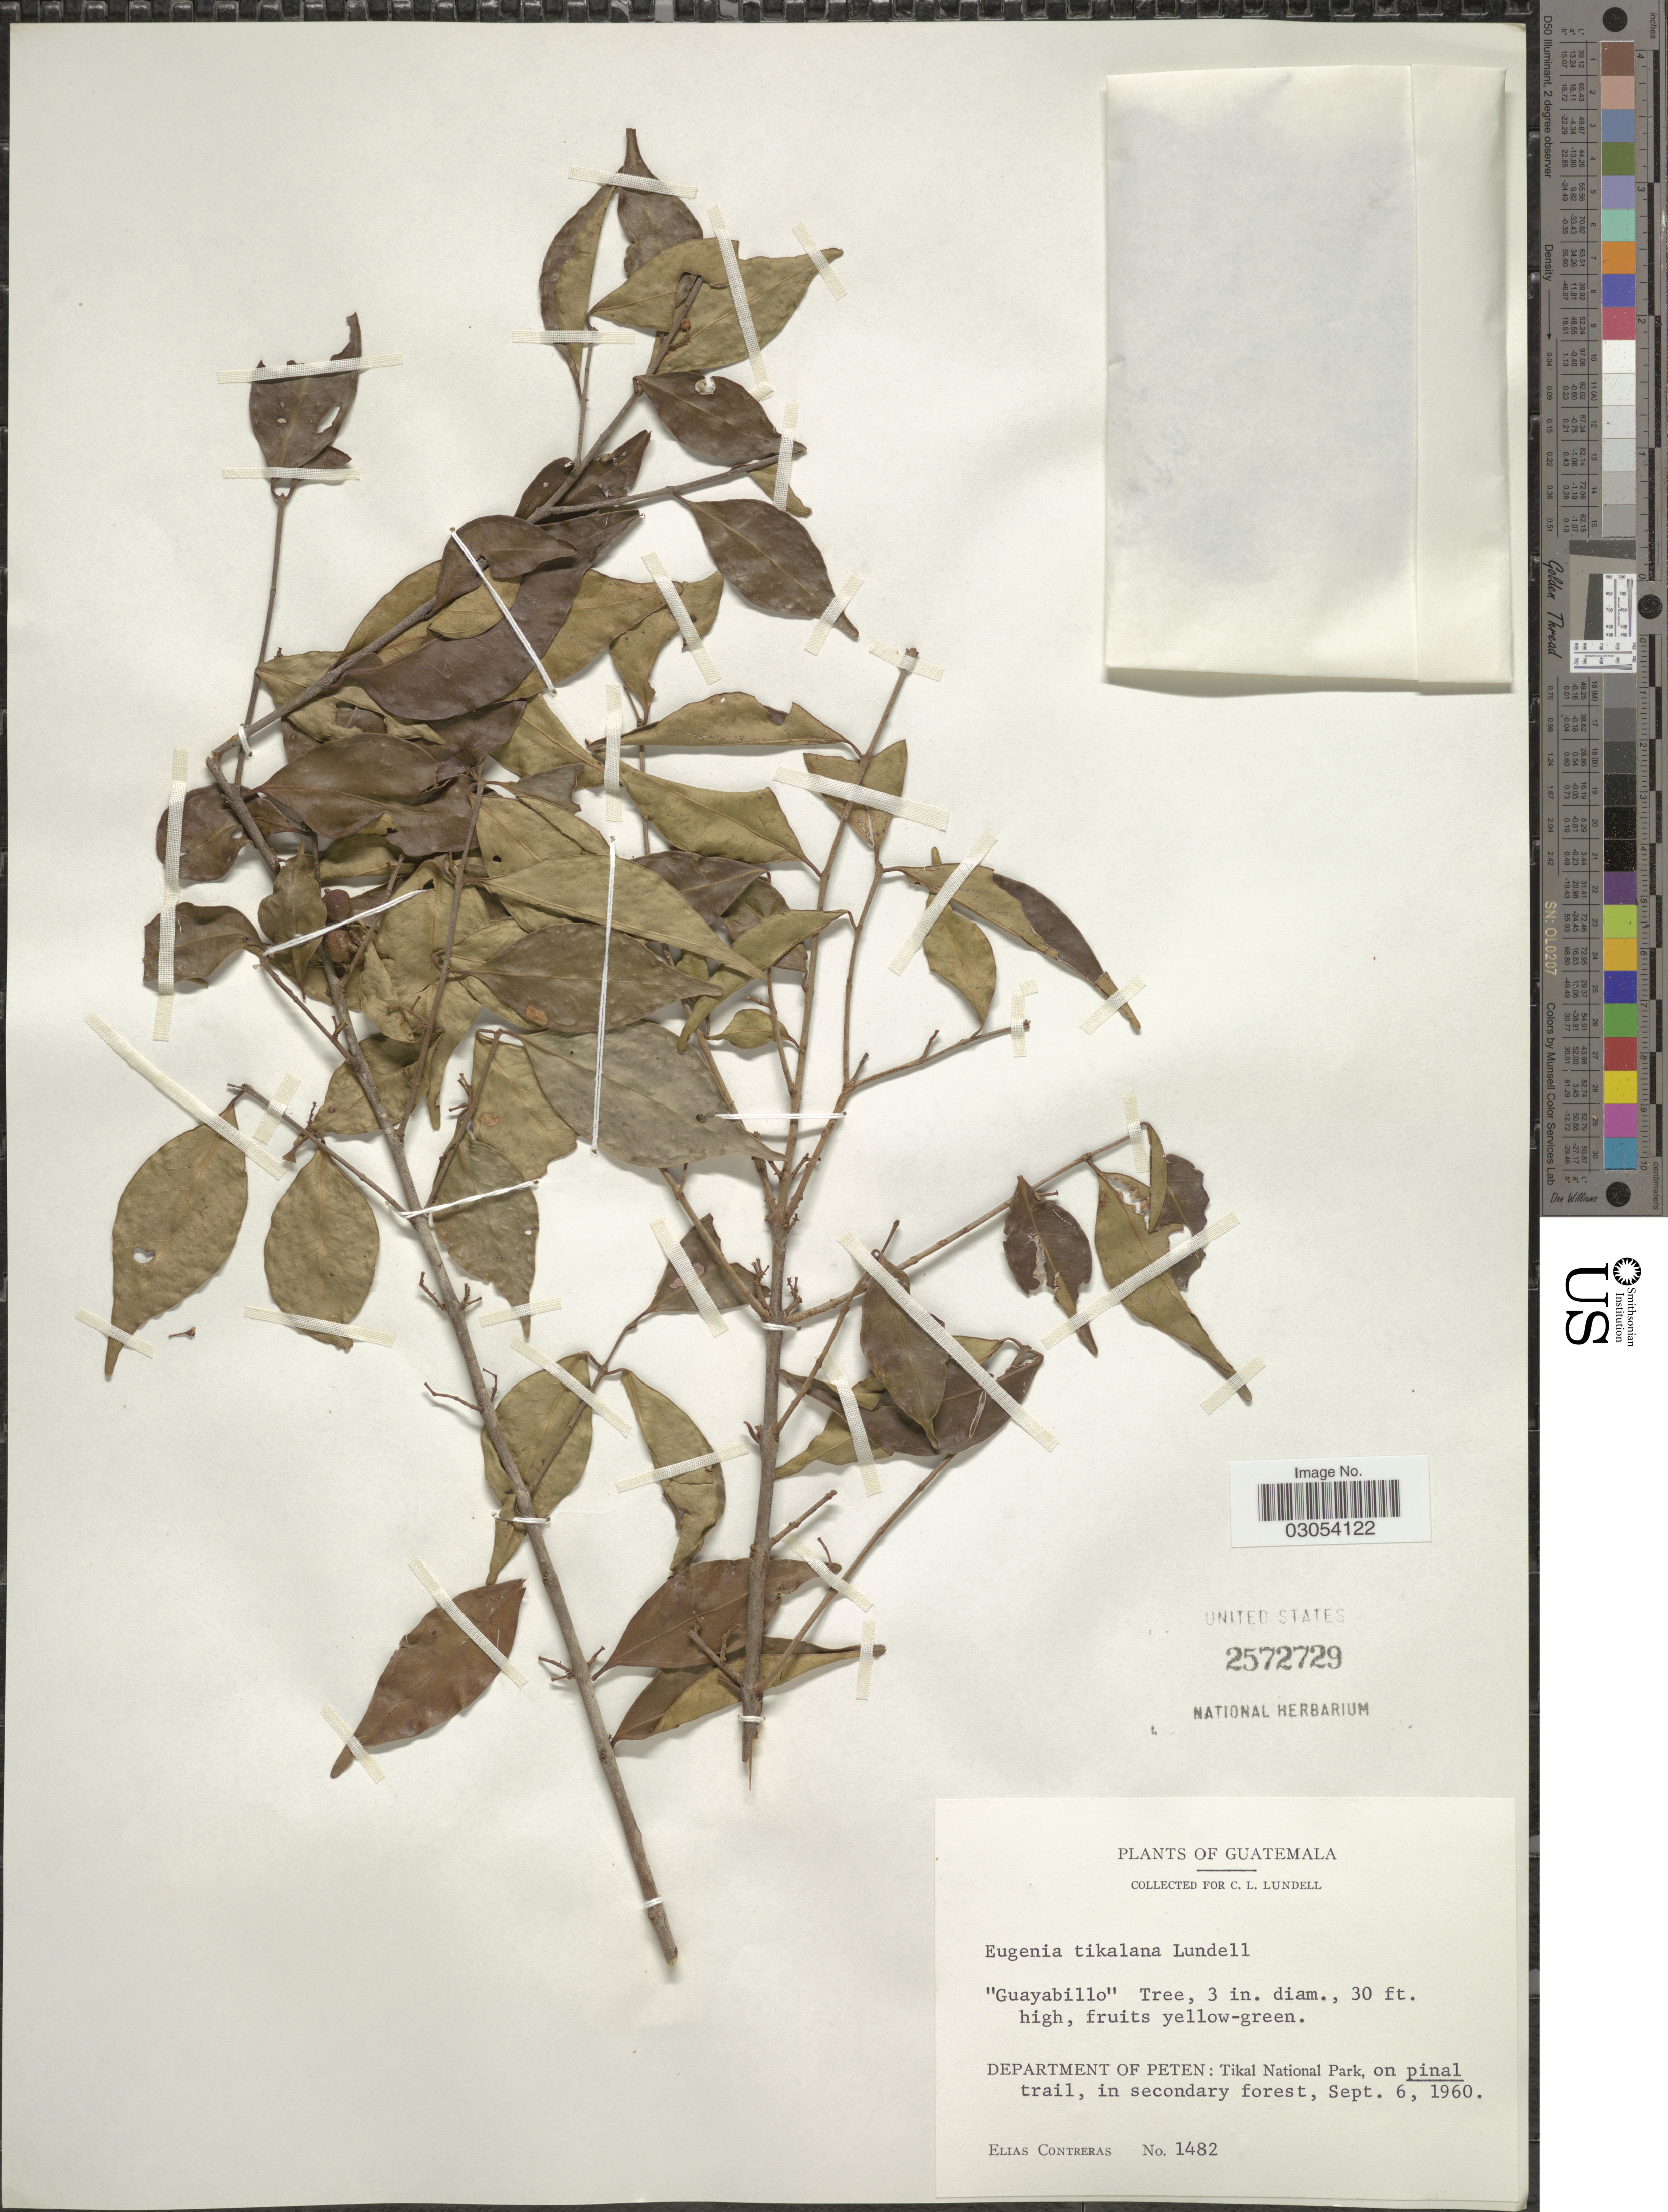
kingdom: Plantae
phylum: Tracheophyta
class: Magnoliopsida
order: Myrtales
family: Myrtaceae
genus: Eugenia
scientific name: Eugenia tikalana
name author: Lundell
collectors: E. Contreras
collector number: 1482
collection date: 1960-09-06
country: Guatemala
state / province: El Petén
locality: Department of Peten: Tikal National Park, on pinal trail.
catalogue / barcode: US 2572729